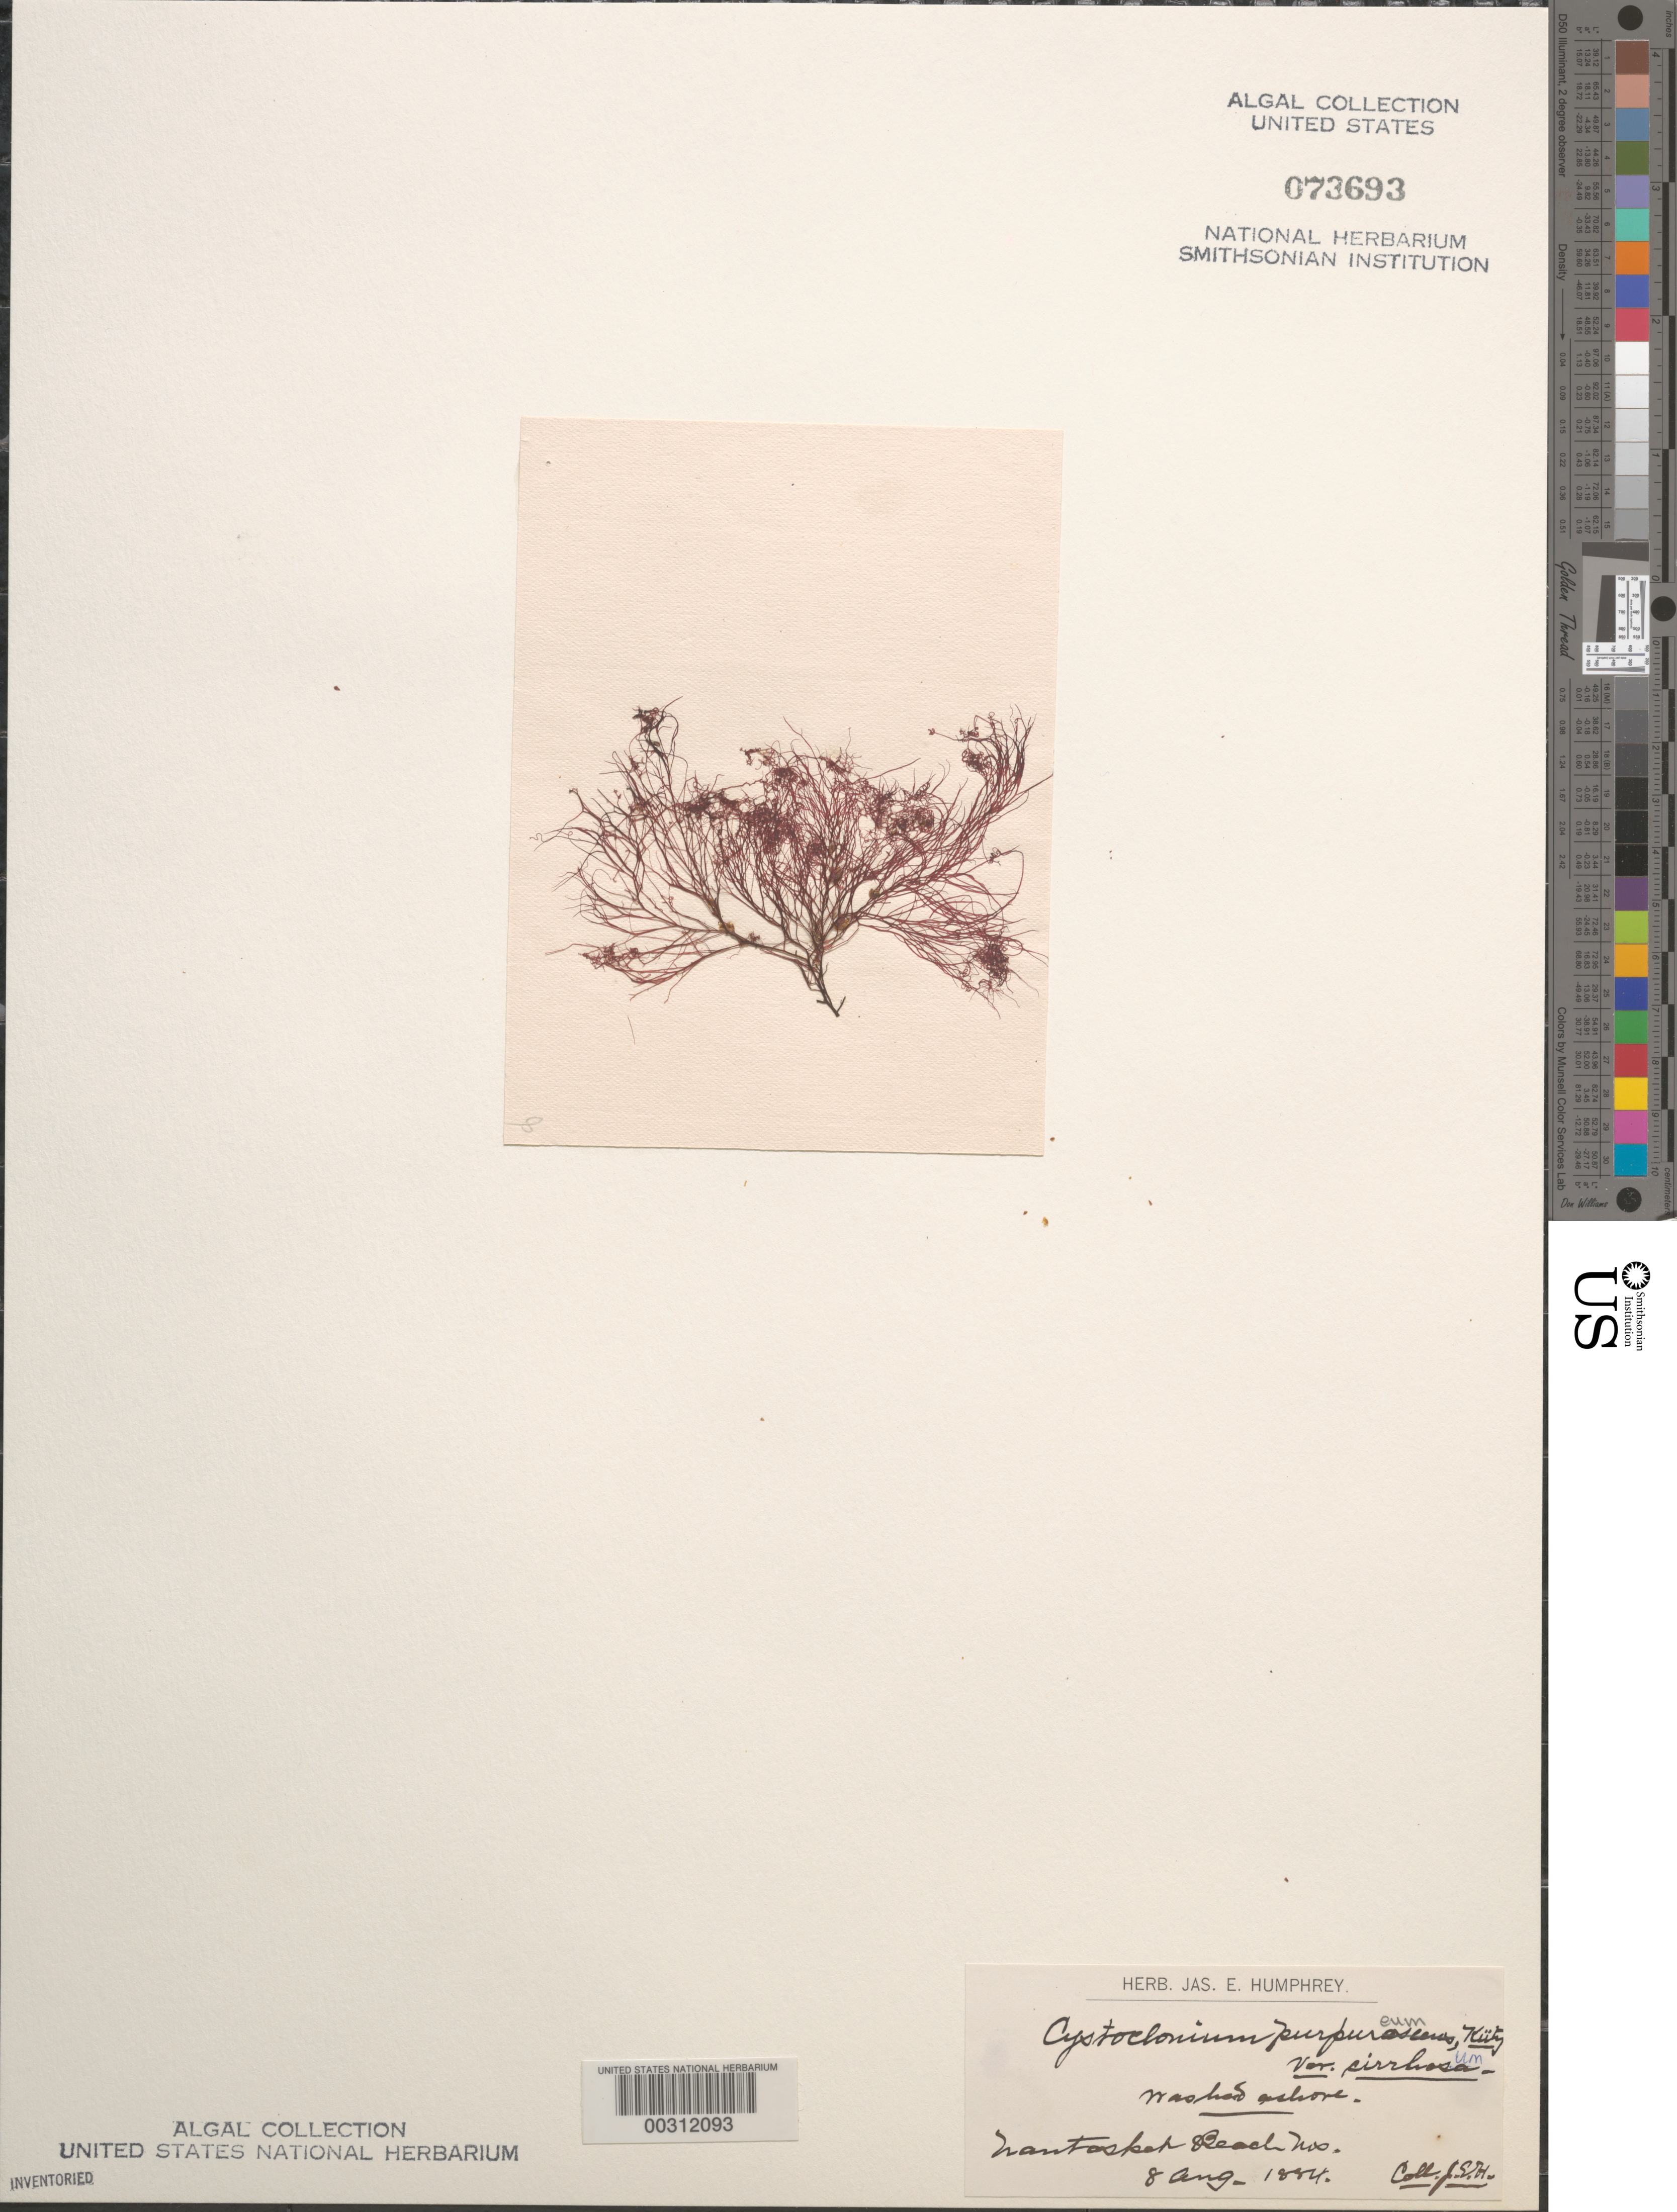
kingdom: Plantae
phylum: Rhodophyta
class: Florideophyceae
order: Gigartinales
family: Cystocloniaceae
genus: Cystoclonium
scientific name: Cystoclonium purpureum var. cirrhosum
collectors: J. Humphrey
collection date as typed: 08 Aug 1884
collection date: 1884-08-08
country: United States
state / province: Massachusetts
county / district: Plymouth County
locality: Nantasket Beach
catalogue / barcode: US 73693